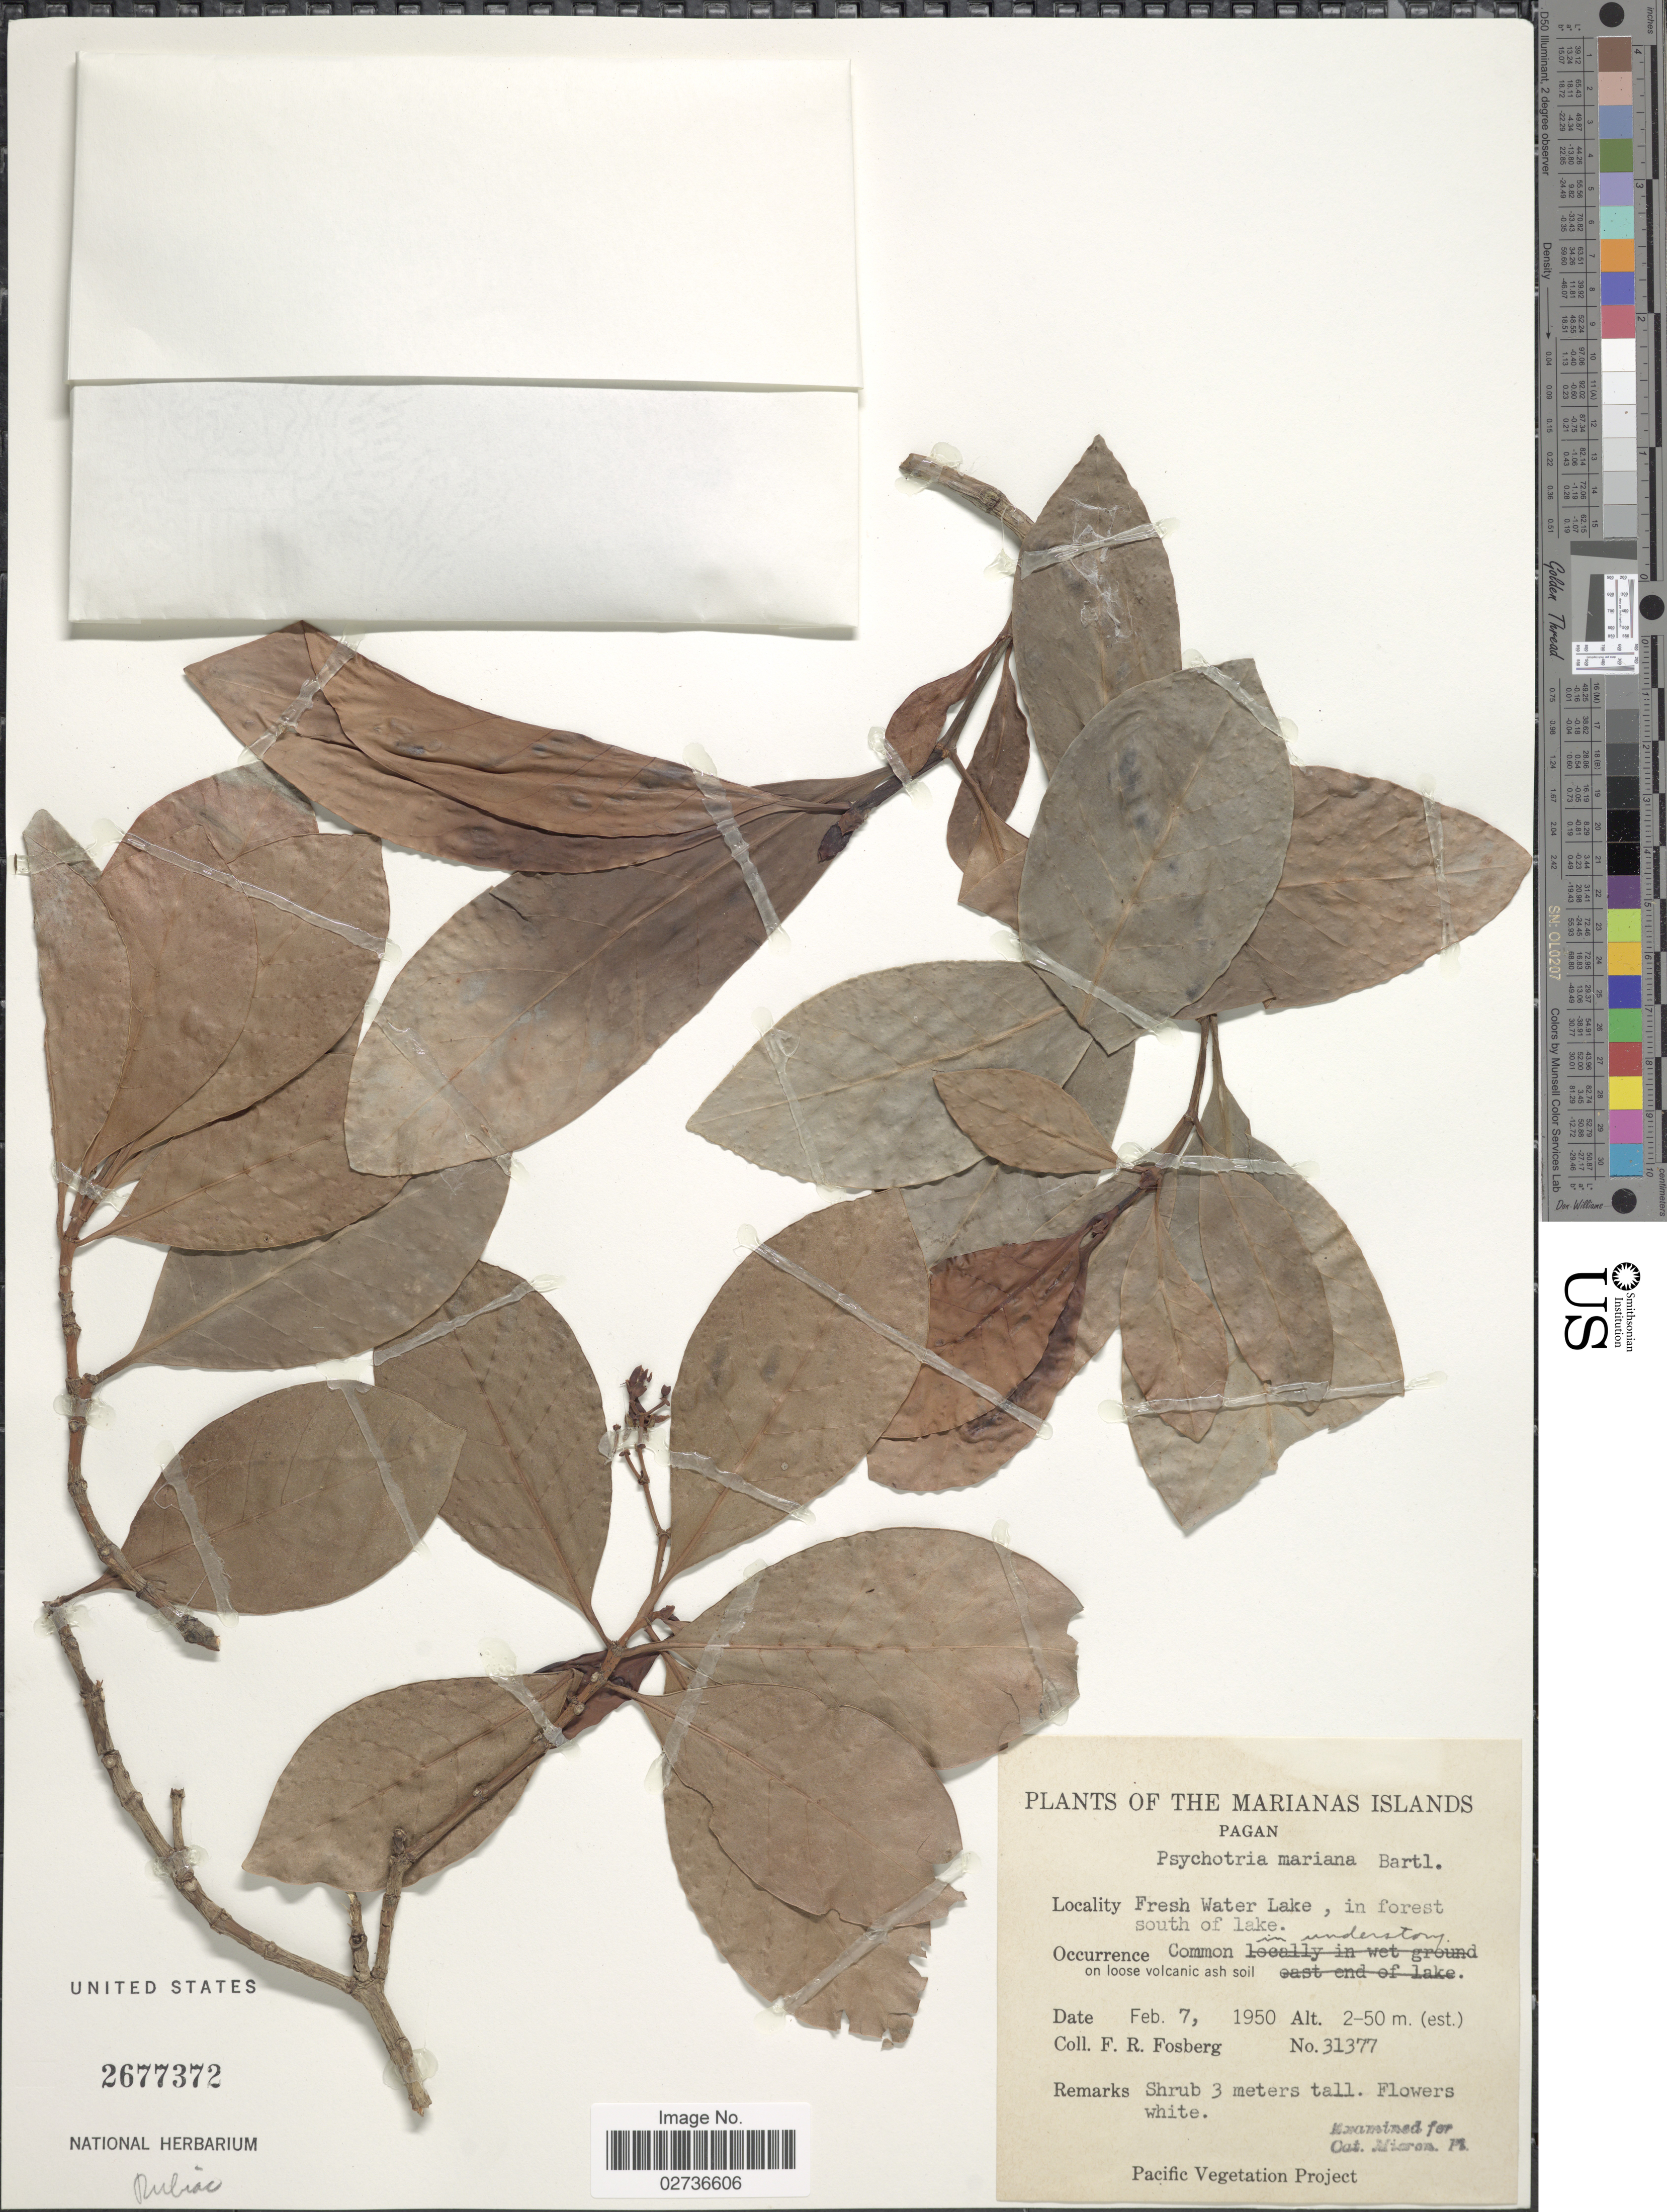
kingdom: Plantae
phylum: Tracheophyta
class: Magnoliopsida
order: Gentianales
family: Rubiaceae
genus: Psychotria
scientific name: Psychotria mariana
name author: Bartl. ex DC.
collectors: F. R. Fosberg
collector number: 31377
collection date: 1950-05-07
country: Northern Mariana Islands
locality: The Marianas Islands, Pagan, Fresh Water Lake, in forest south of lake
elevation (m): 2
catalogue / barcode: US 2677372